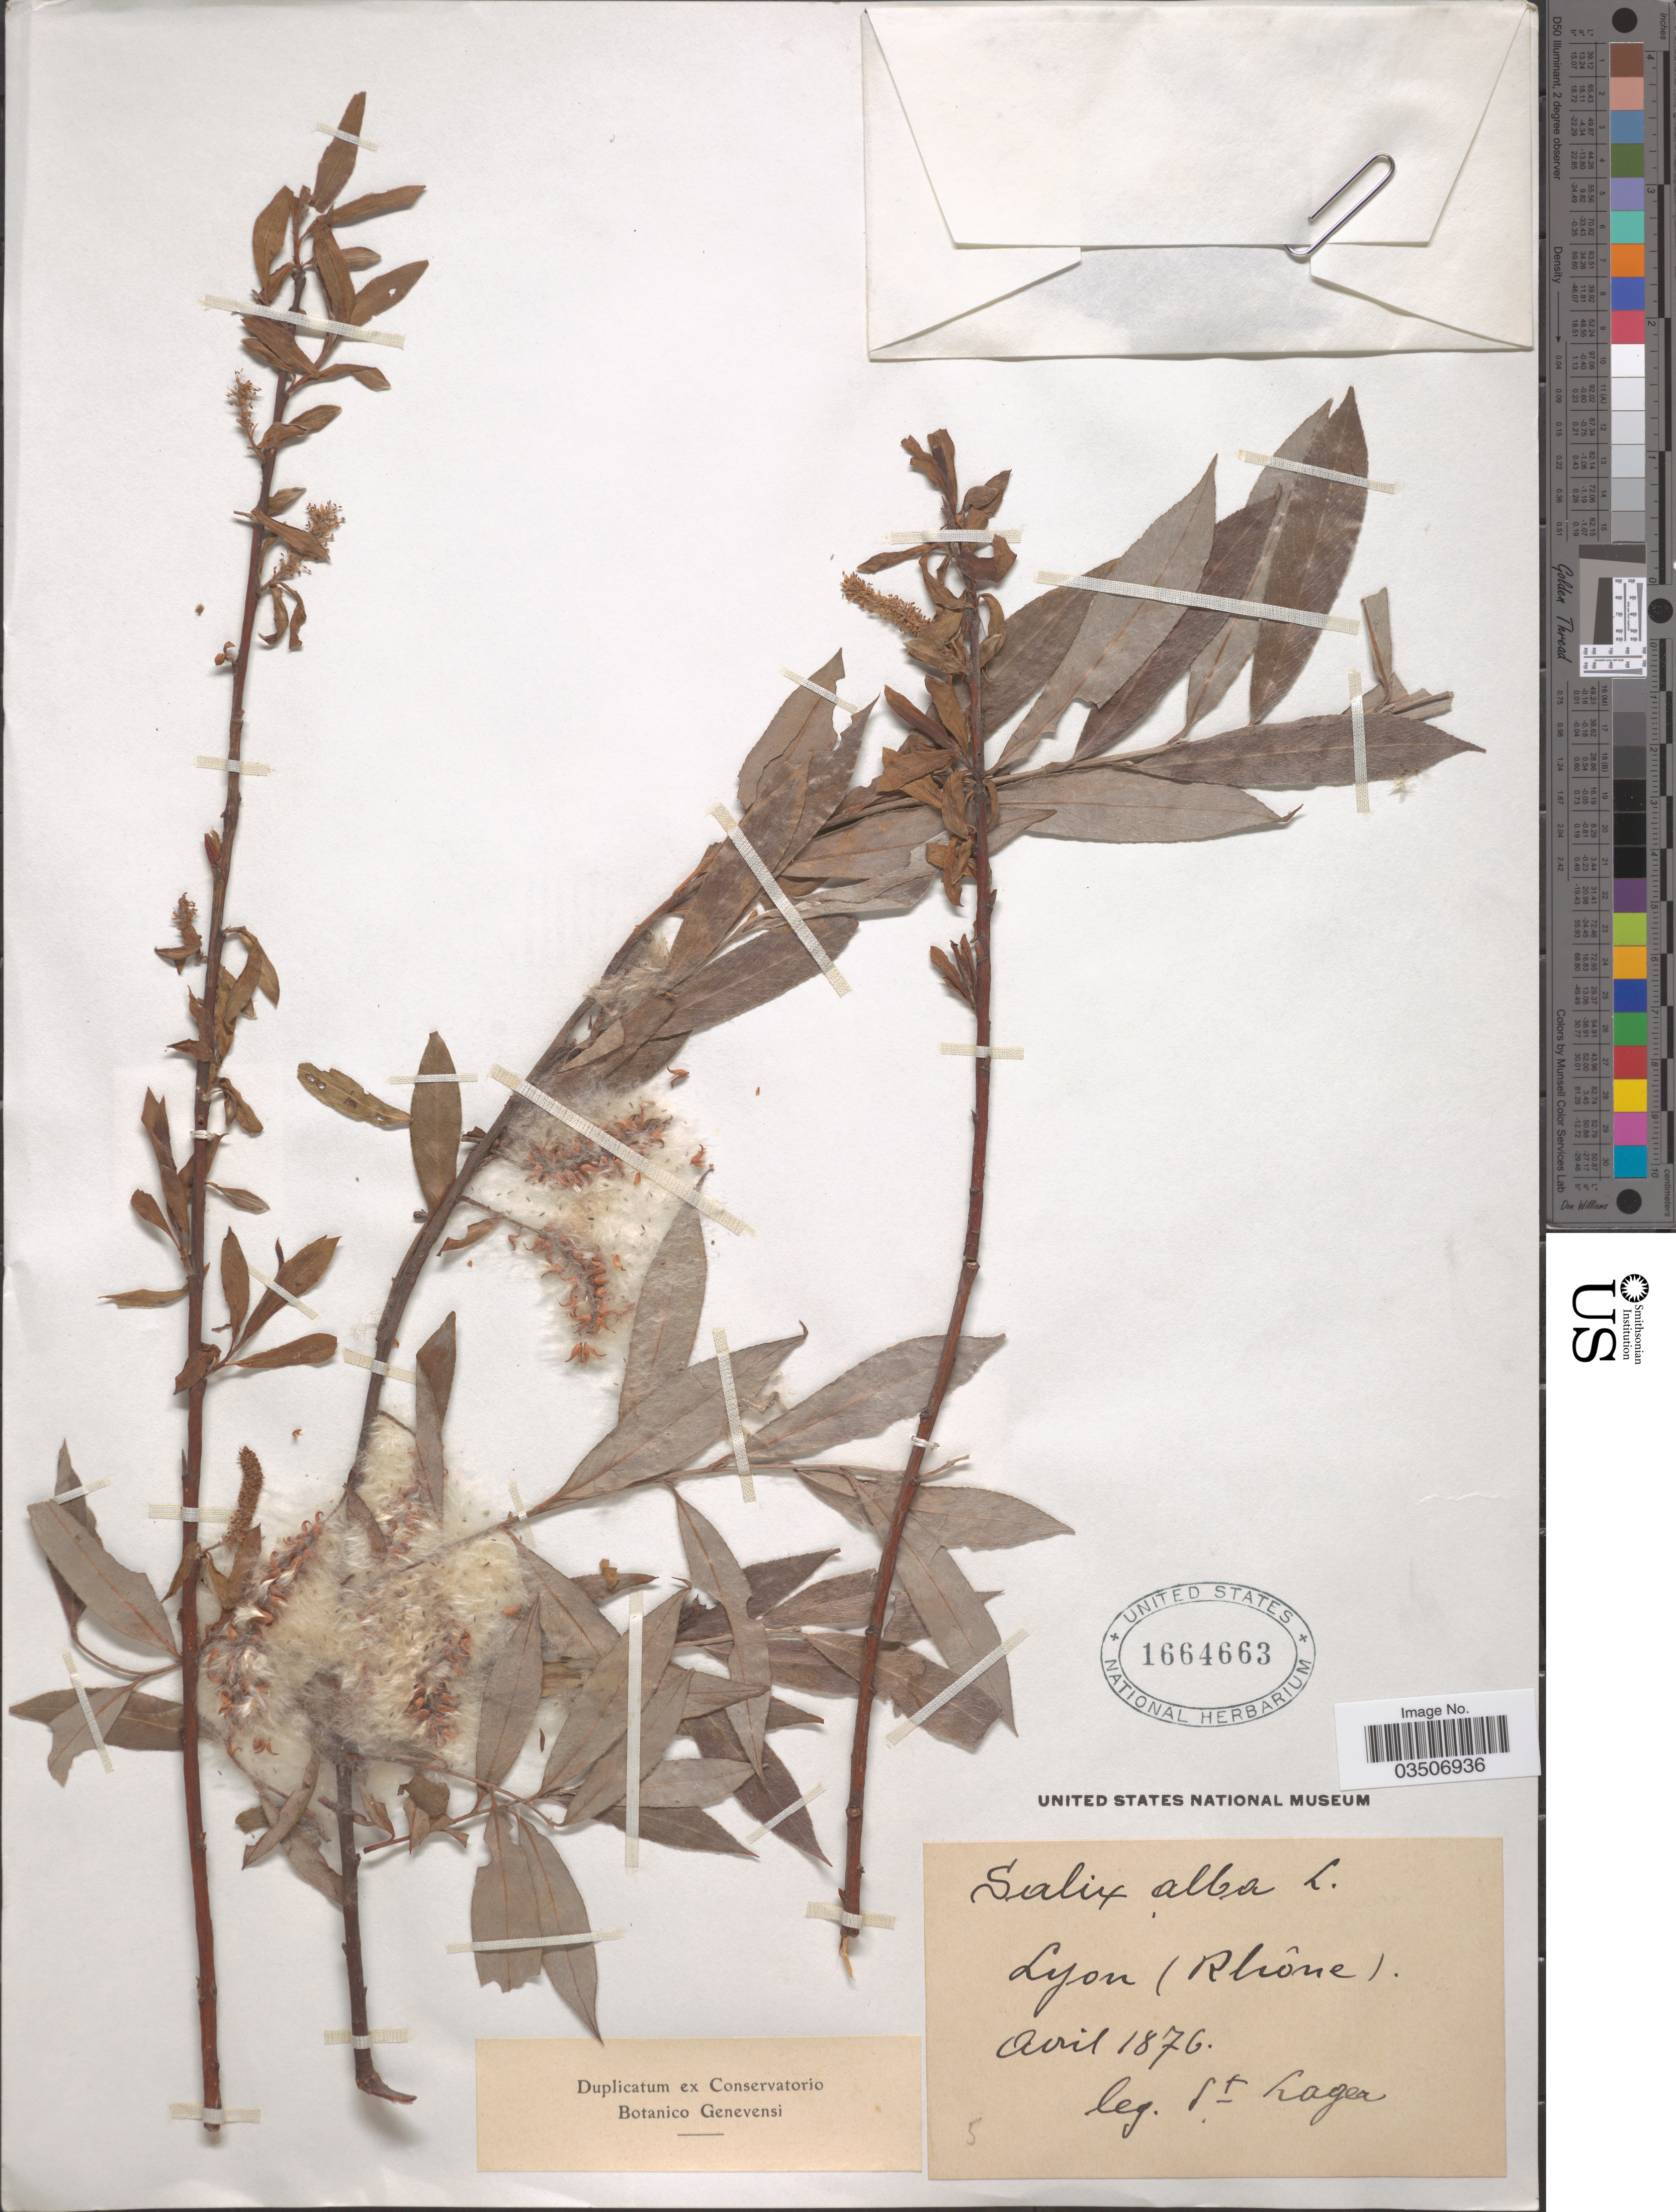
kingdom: Plantae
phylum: Tracheophyta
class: Magnoliopsida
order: Malpighiales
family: Salicaceae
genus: Salix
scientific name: Salix alba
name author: L.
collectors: -. St. Lager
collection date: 1876-04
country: France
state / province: Auvergne-Rhône-Alpes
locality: Lyon (Rhône).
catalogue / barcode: US 1664663